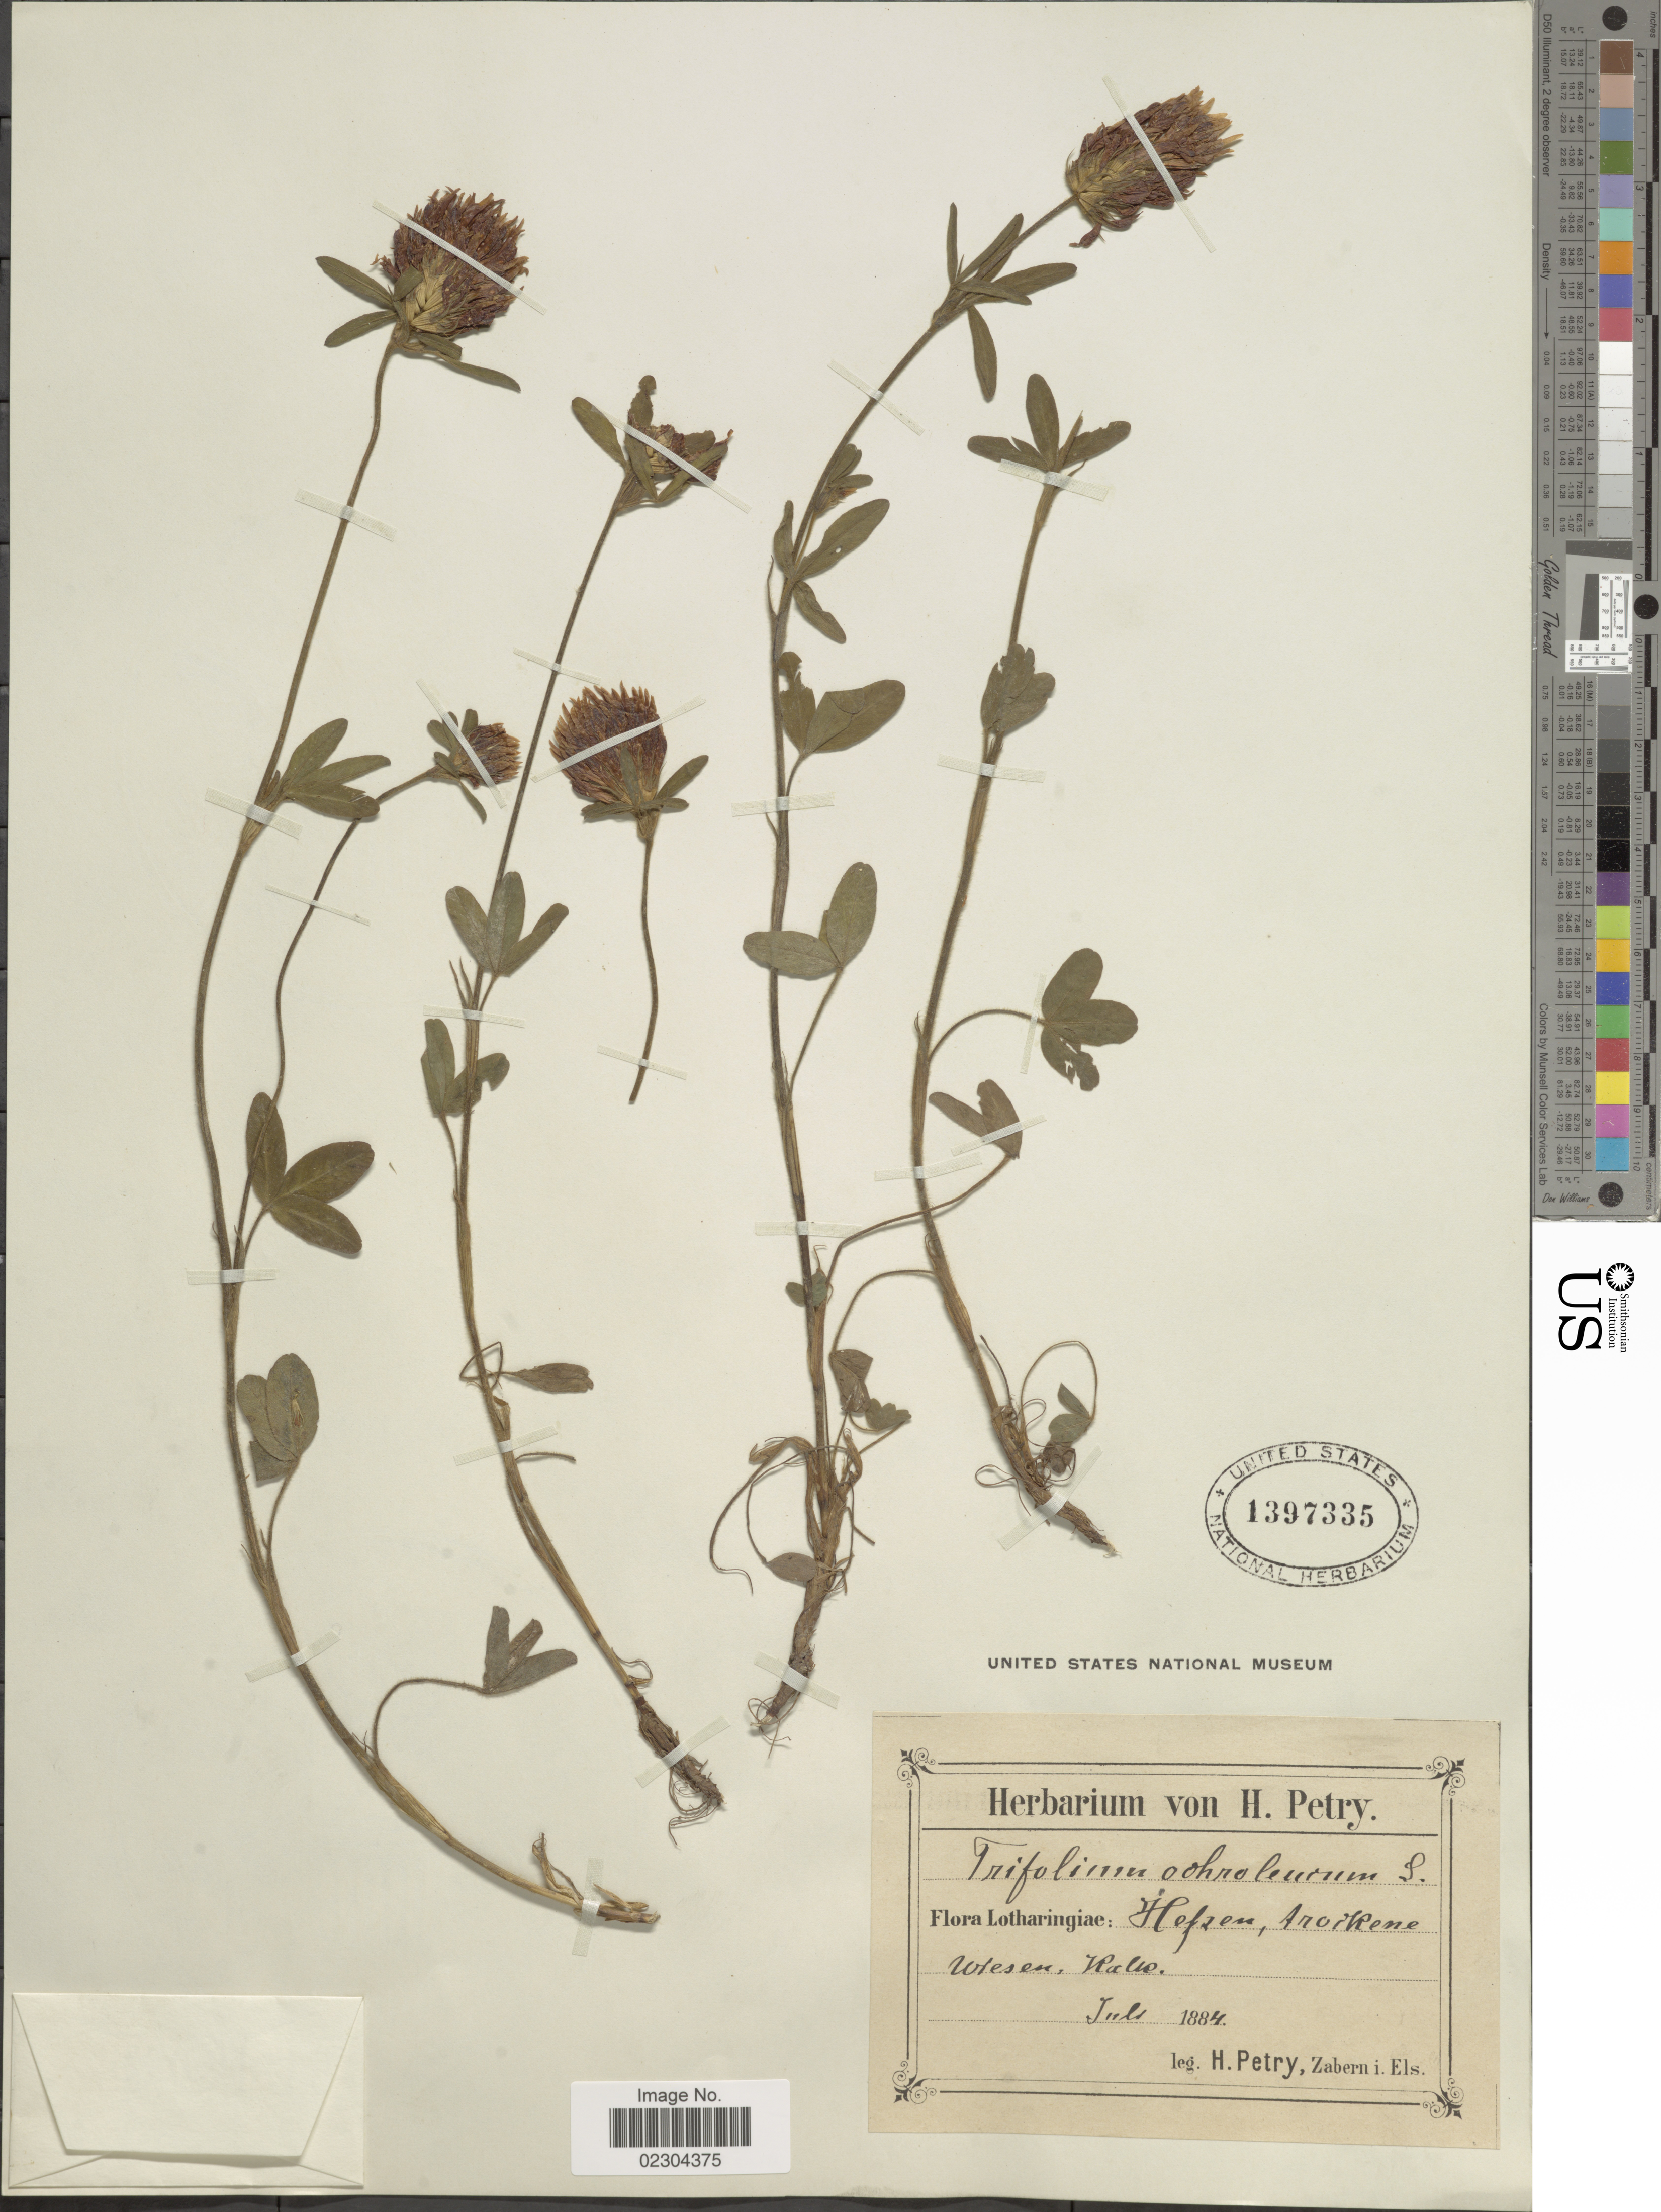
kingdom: Plantae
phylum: Tracheophyta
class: Magnoliopsida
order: Fabales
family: Fabaceae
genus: Trifolium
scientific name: Trifolium ochroleucon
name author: Huds.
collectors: H. Petry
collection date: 1884-07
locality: Lotharingiae: Hefzen , Arickene wiesen Ralle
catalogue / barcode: US 1397335